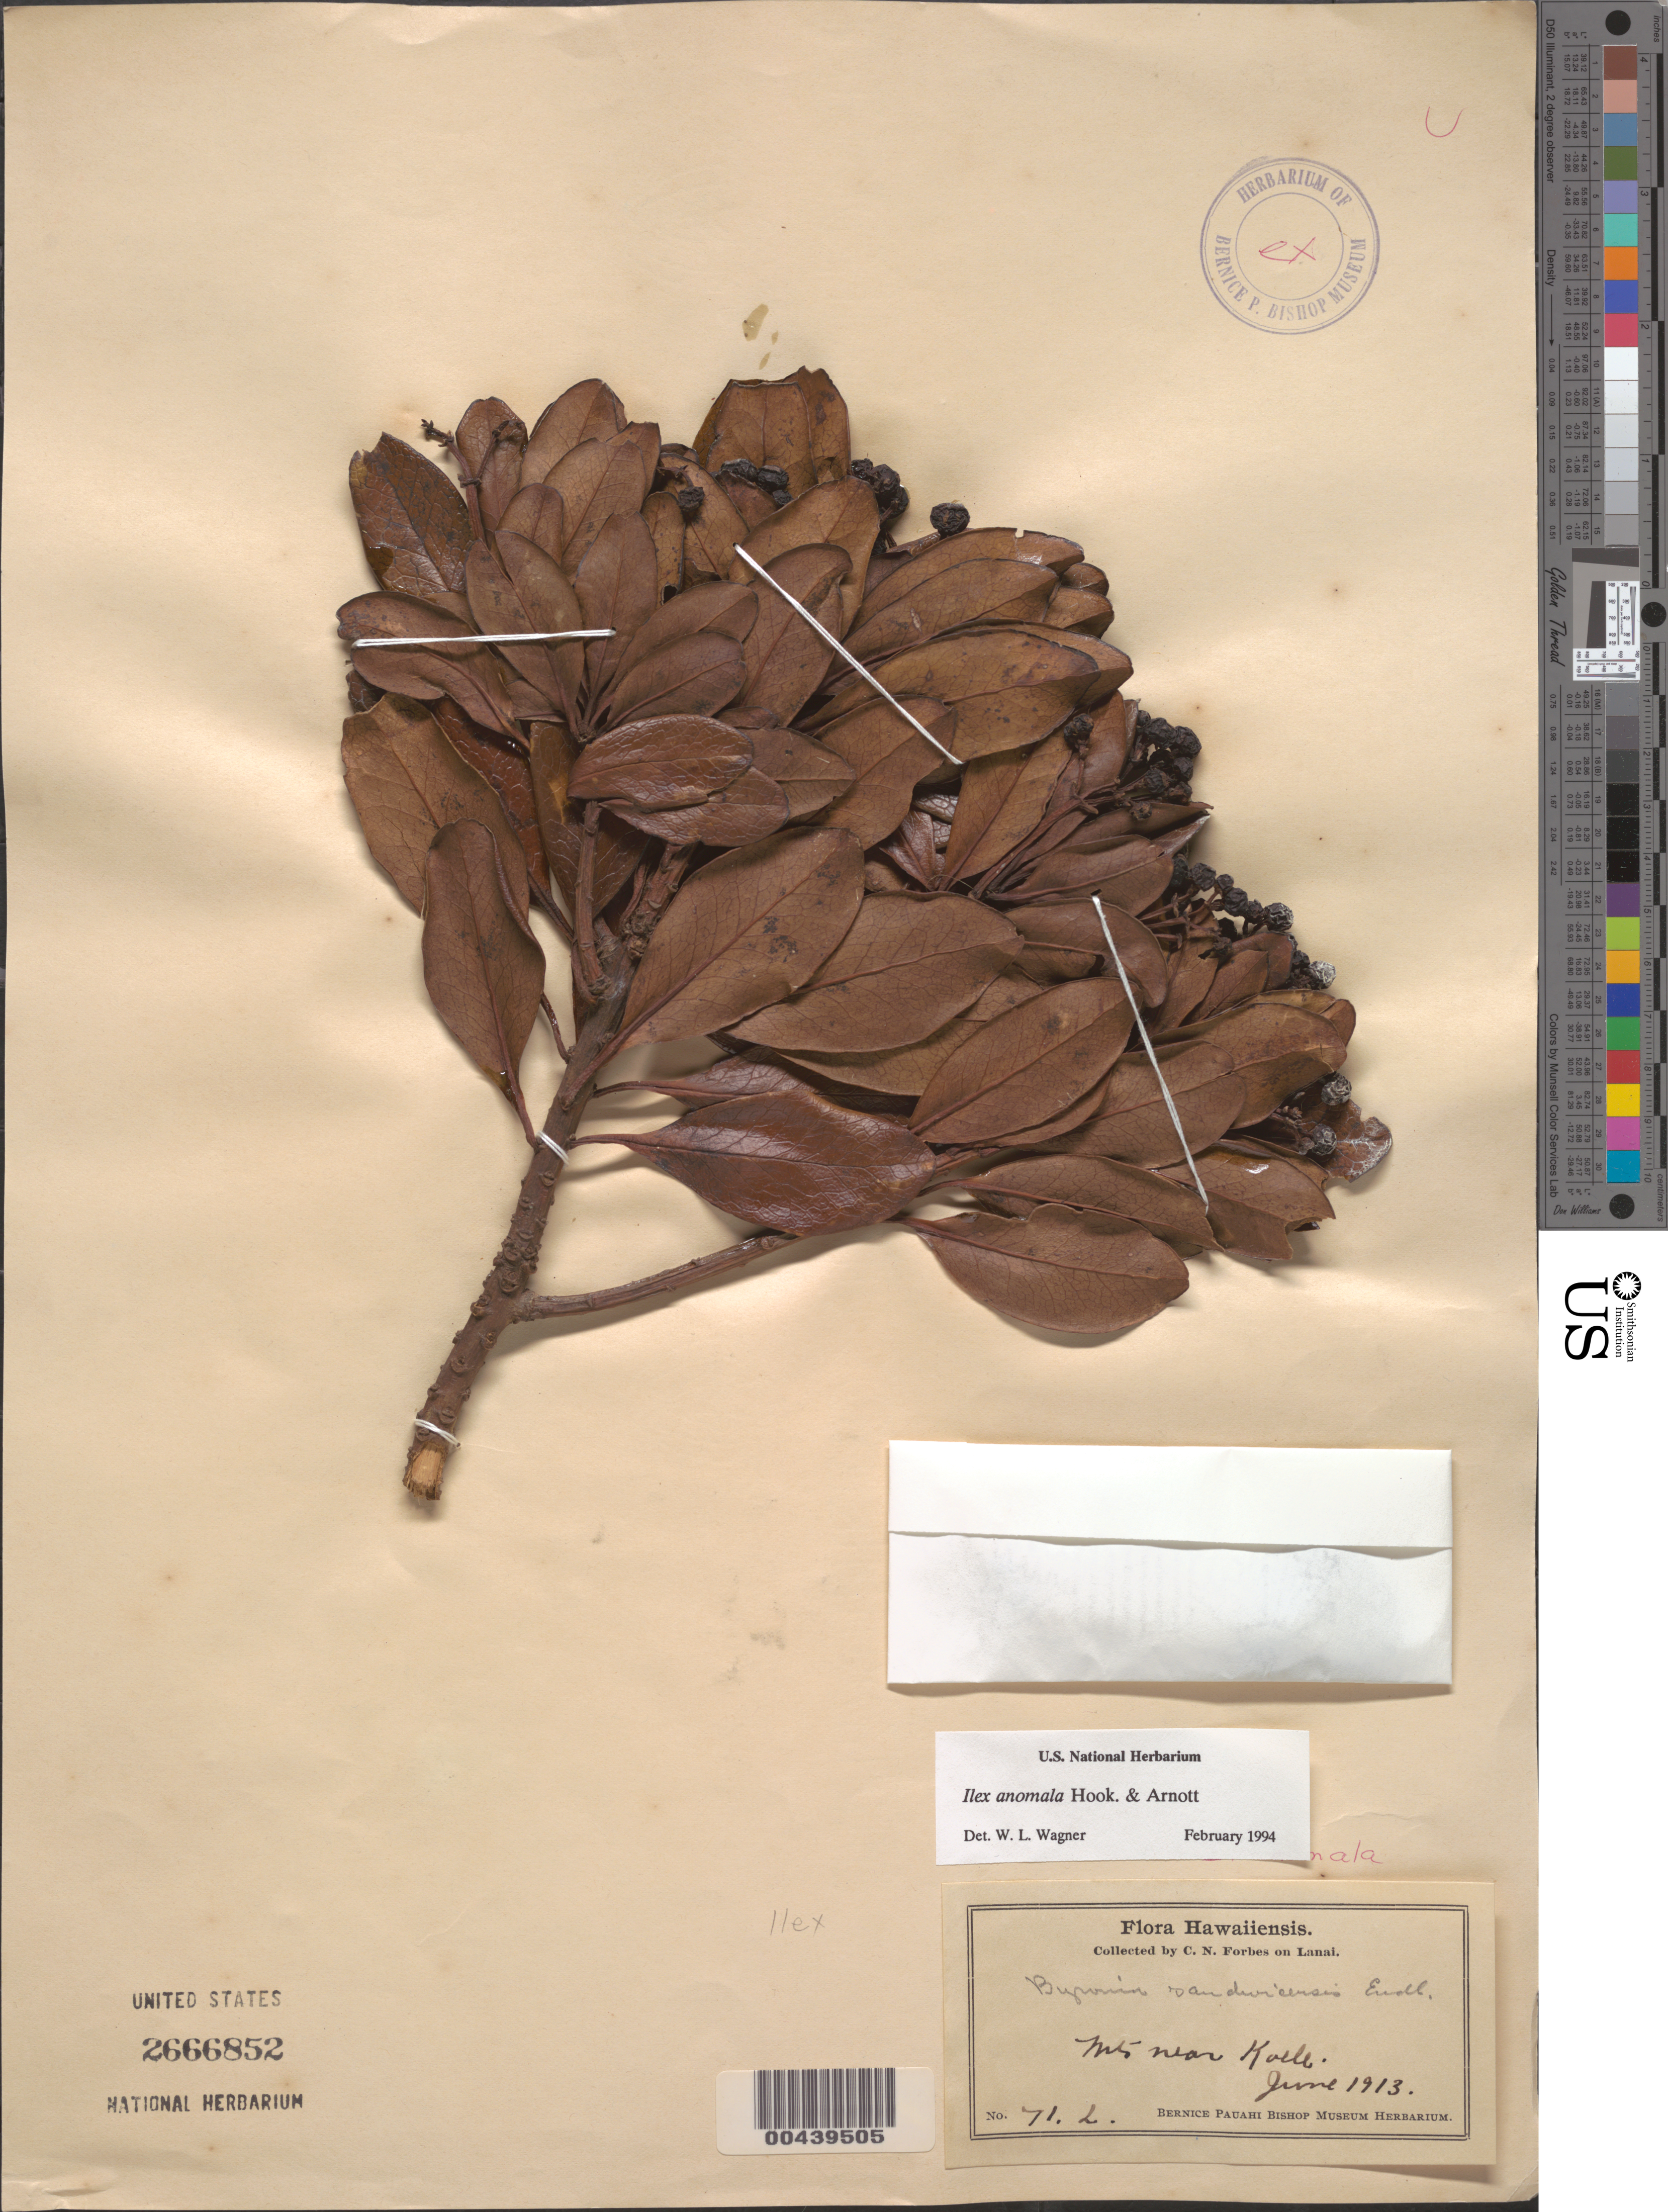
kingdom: Plantae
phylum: Tracheophyta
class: Magnoliopsida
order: Aquifoliales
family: Aquifoliaceae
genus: Ilex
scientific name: Ilex anomala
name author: Hook. & Arn.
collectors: C. N. Forbes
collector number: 71.L.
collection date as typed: Jun 1913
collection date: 1913-06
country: United States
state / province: Hawaii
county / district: Maui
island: Lana'i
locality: Mts near Koele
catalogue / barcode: US 2666852